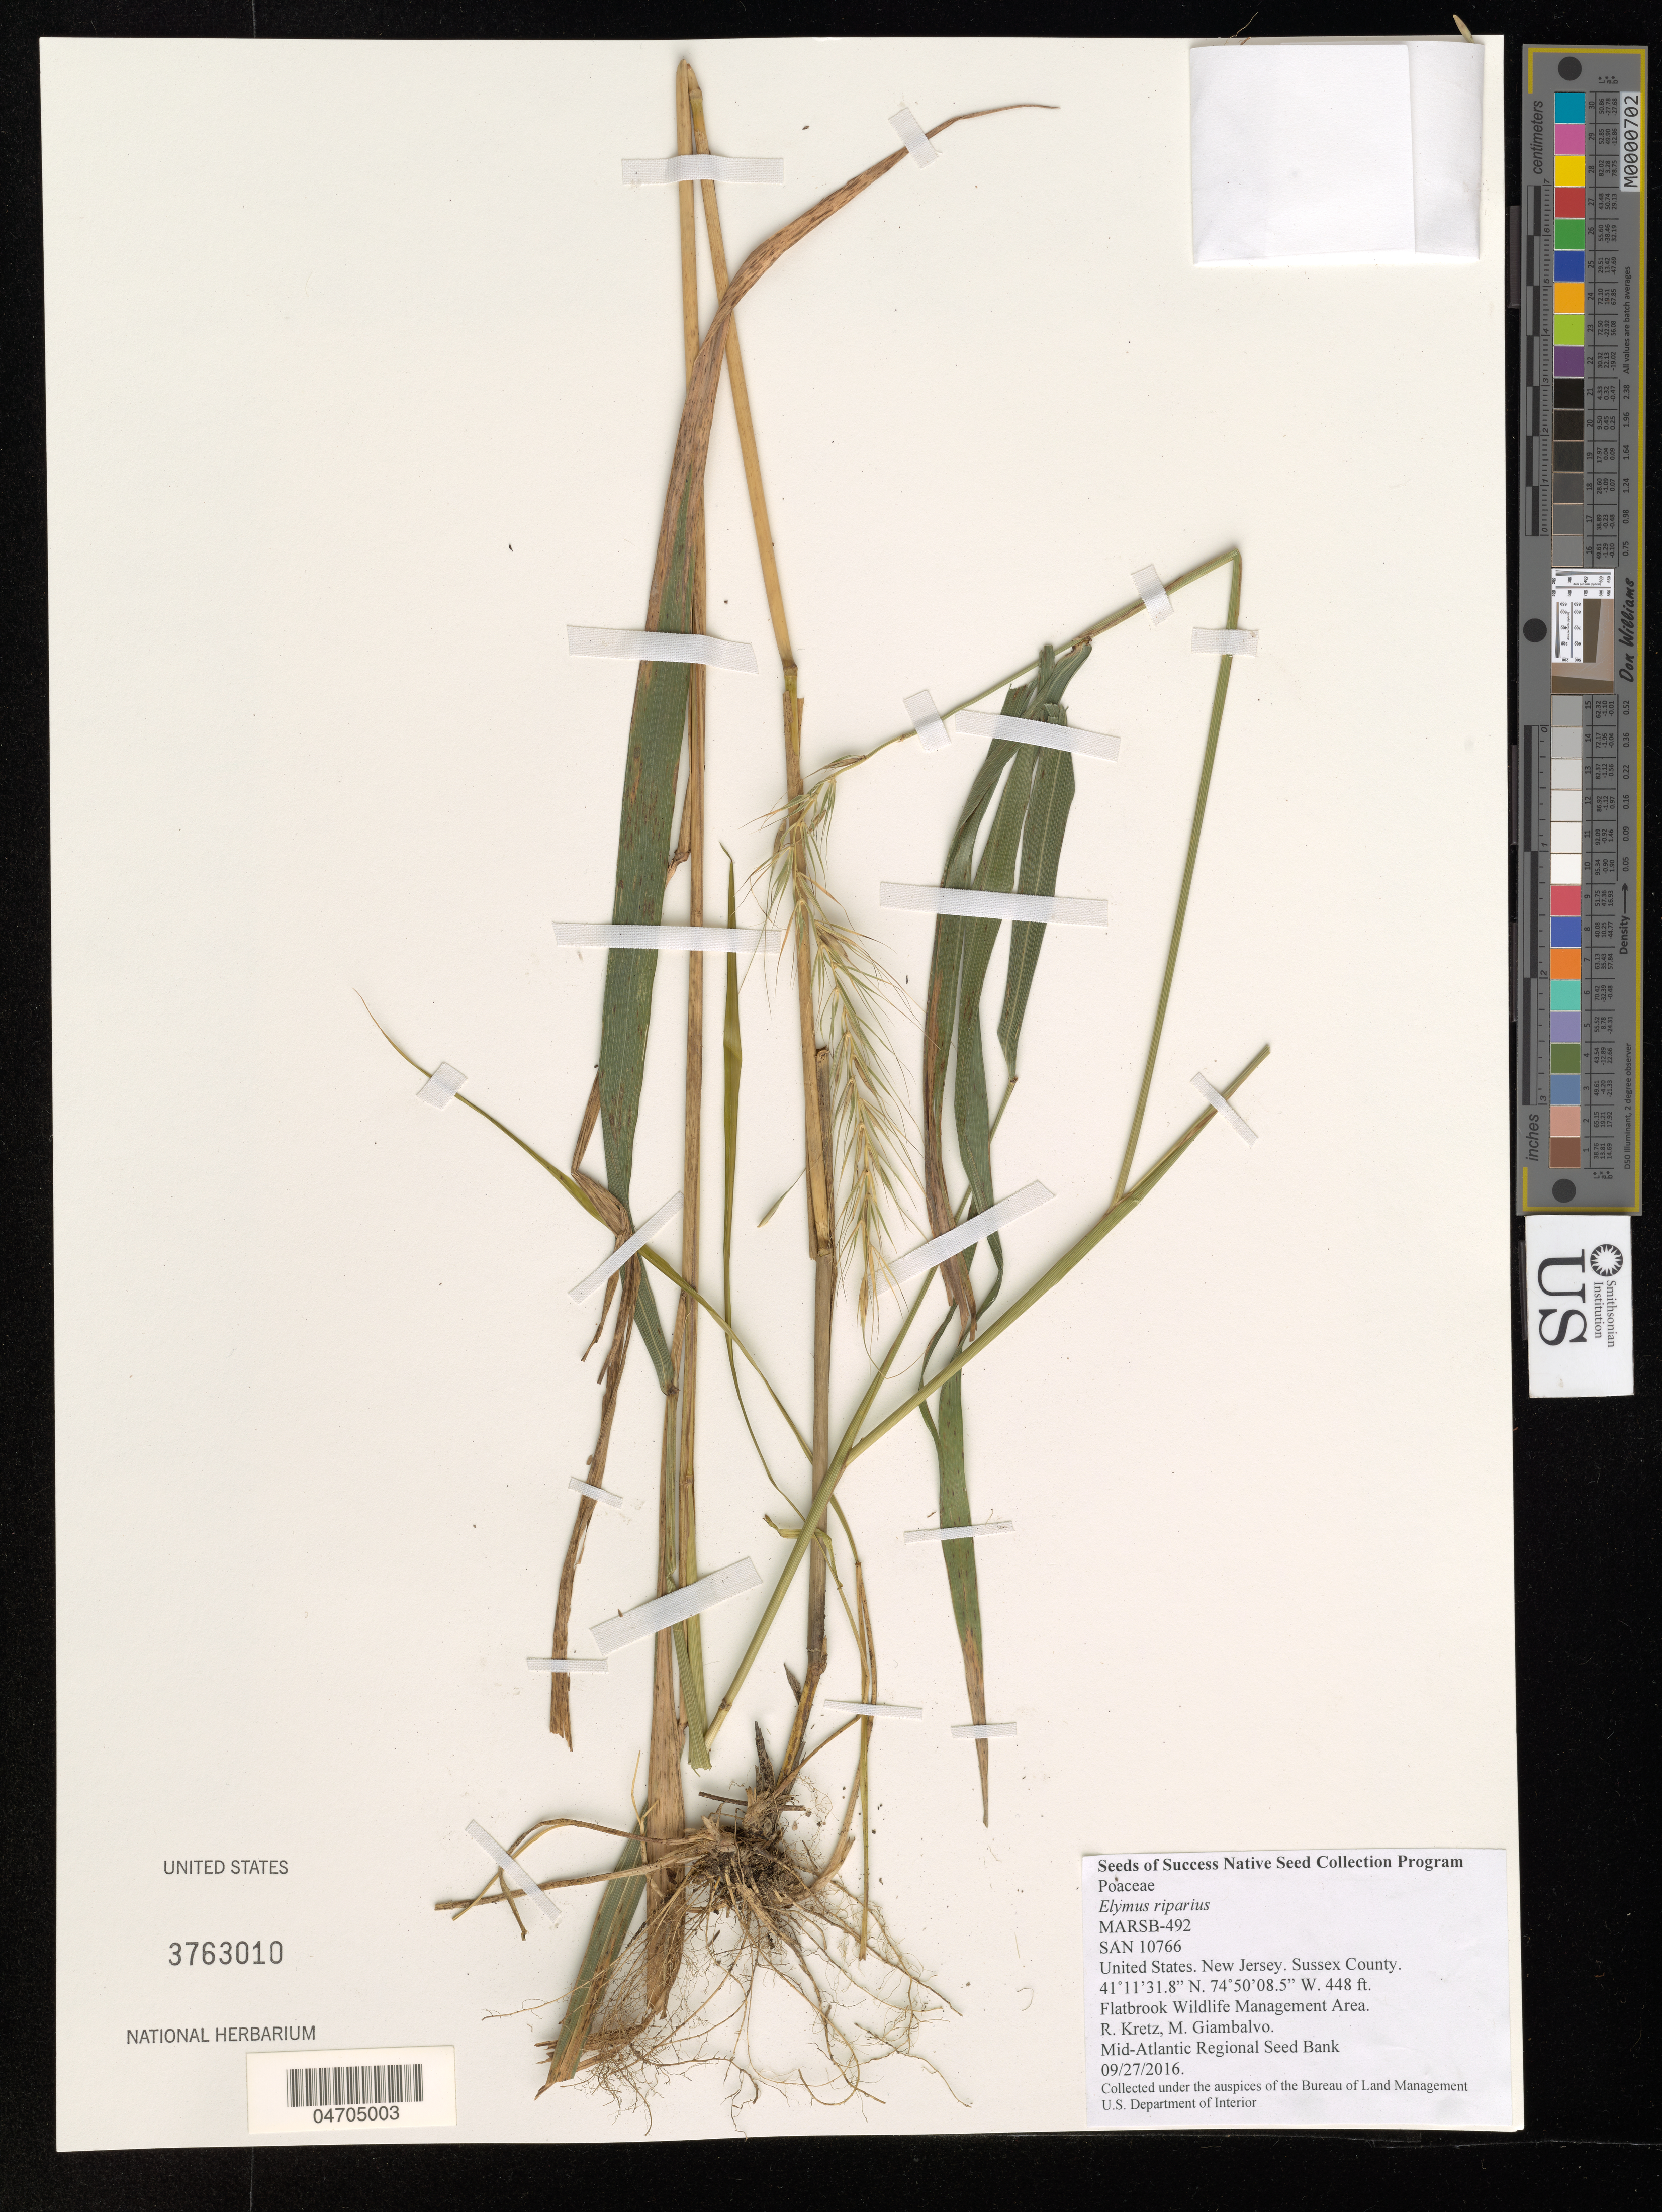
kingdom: Plantae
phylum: Tracheophyta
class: Liliopsida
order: Poales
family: Poaceae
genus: Elymus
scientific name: Elymus riparius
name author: Wiegand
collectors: R. Kretz & M. Giambalvo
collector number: MARSB-492/SAN10766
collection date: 2016-09-27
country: United States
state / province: New Jersey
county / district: Sussex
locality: Sussex County. Flatbrook Wildlife Management Area.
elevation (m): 137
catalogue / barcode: US 3763010